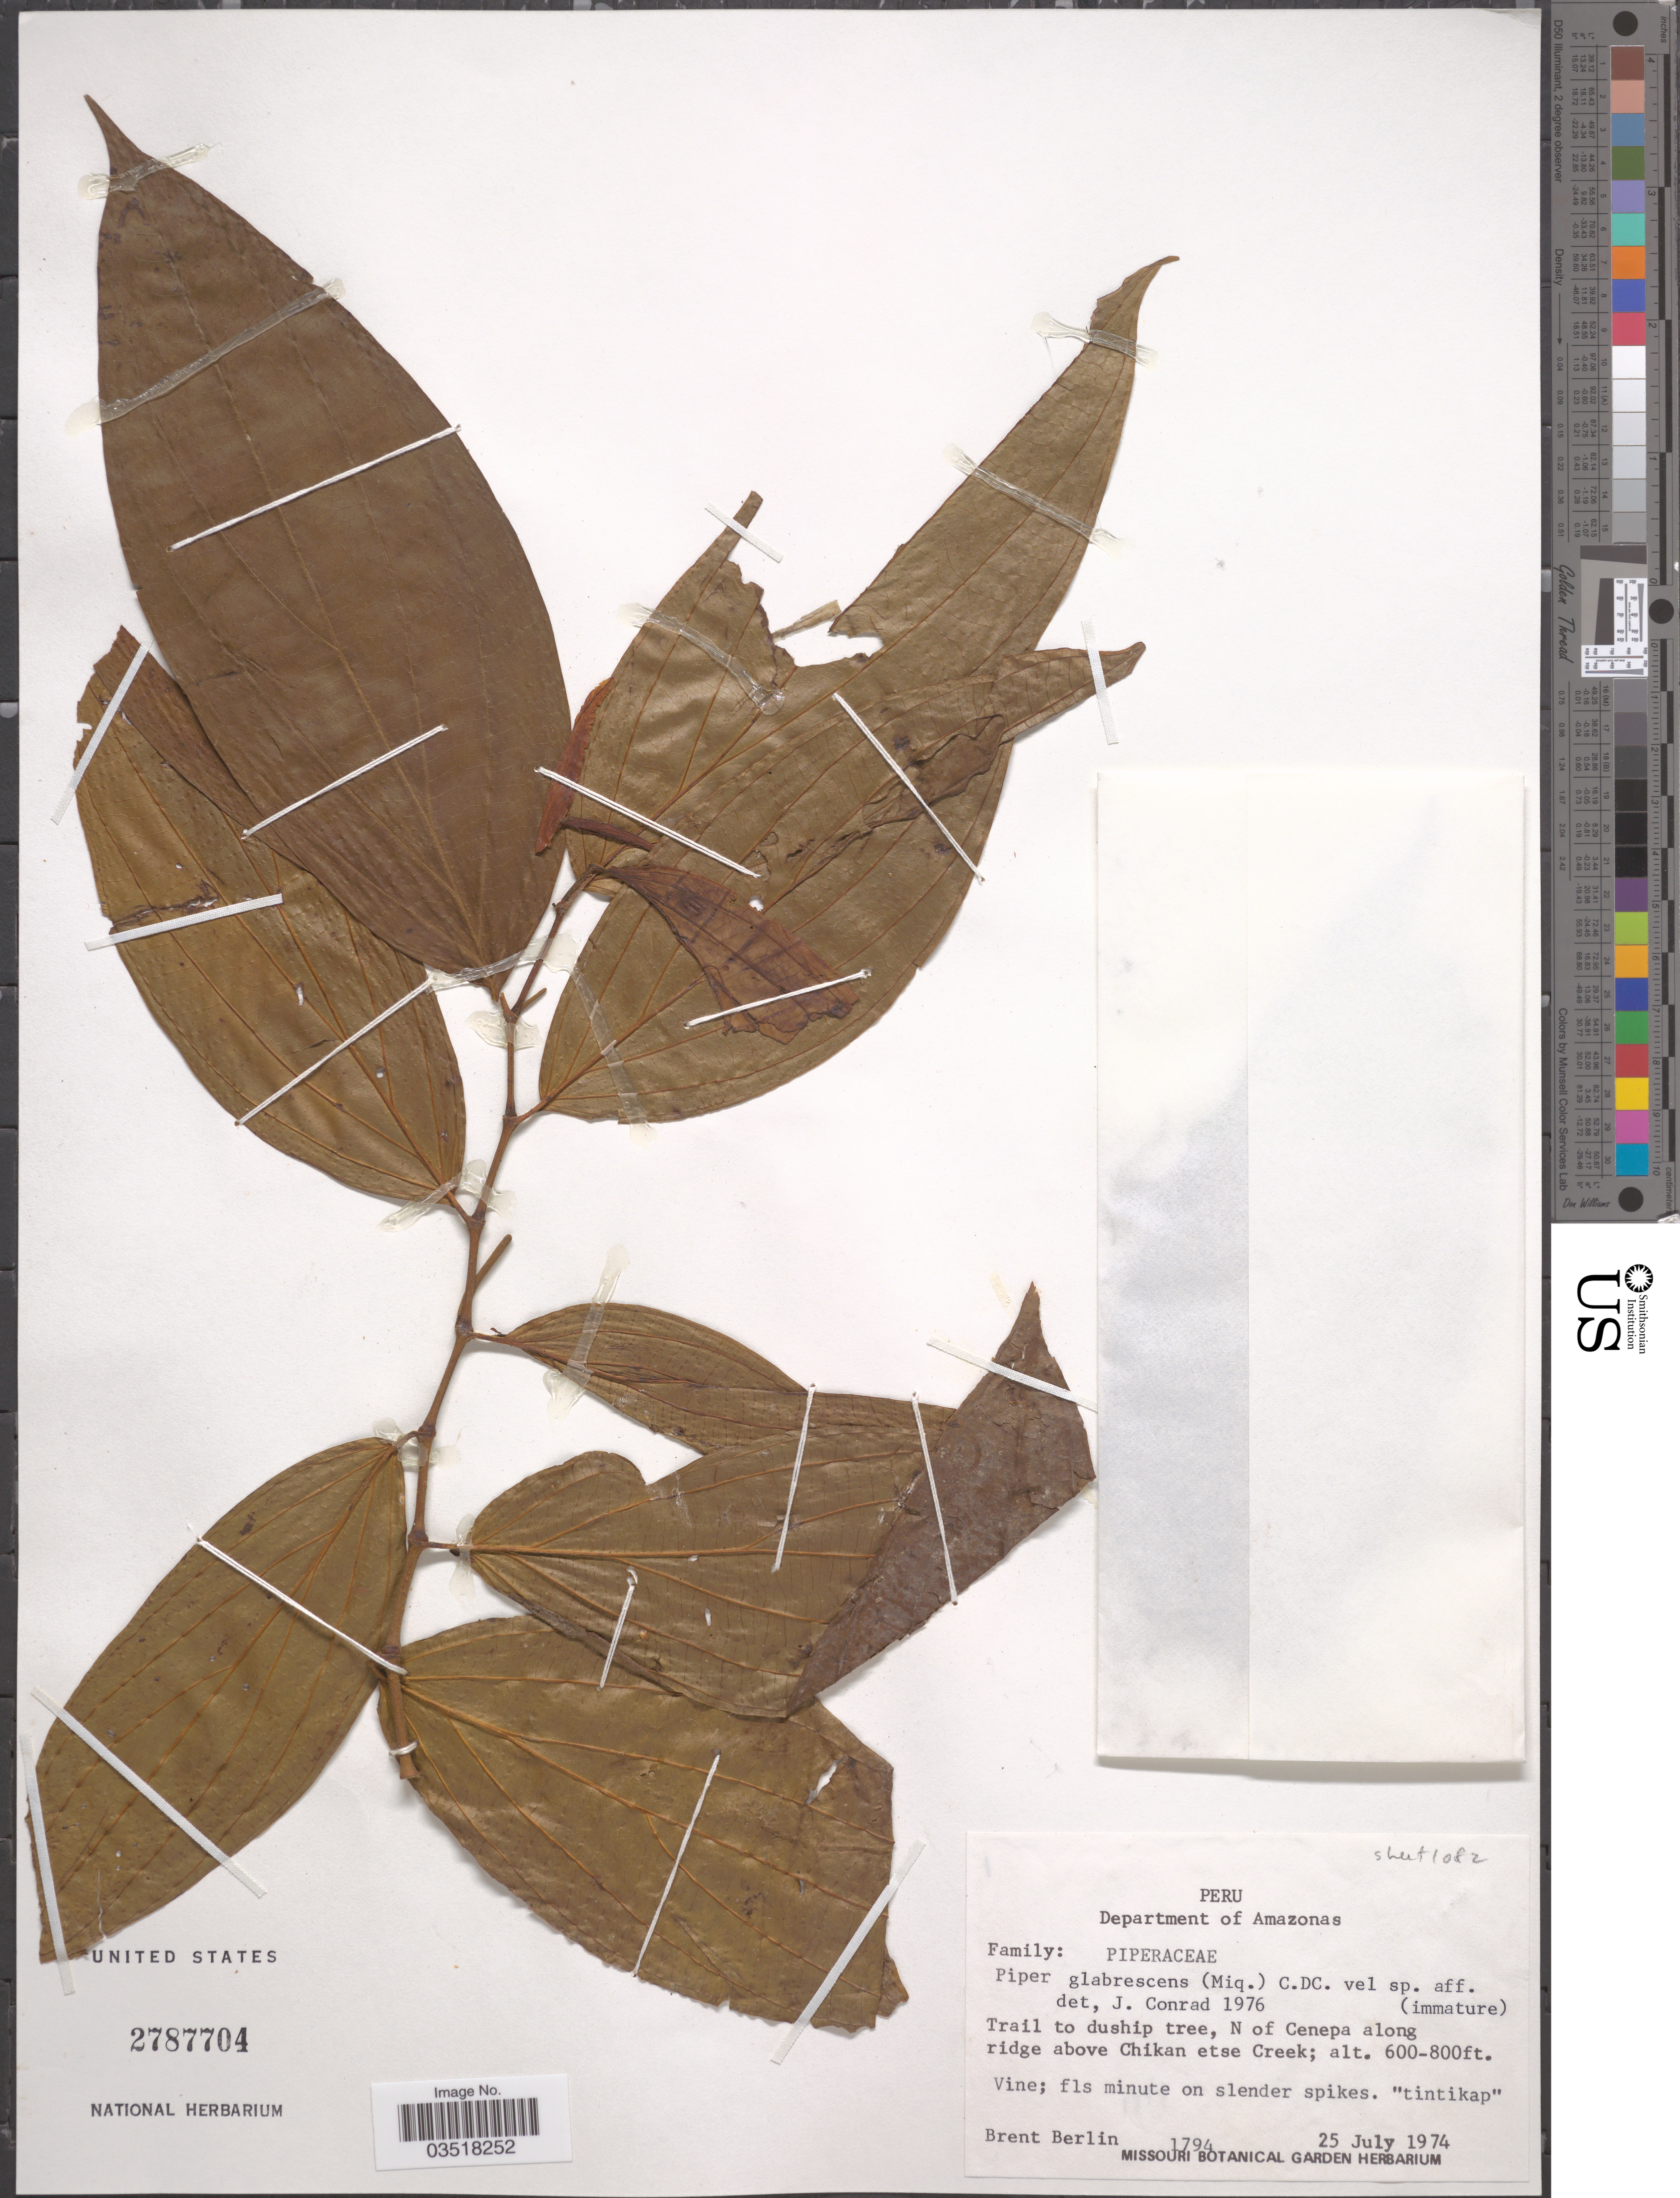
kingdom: Plantae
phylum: Tracheophyta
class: Magnoliopsida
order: Piperales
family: Piperaceae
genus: Piper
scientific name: Piper glabrescens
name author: (Miq.) C. DC.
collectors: B. Berlin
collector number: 1794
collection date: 1974-07-25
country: Peru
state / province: Amazonas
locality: Department of Amazonas. Trail to duship tree, N. of Cenepa along ridge above Chikan etse Creek.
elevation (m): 183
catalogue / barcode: US 2787704